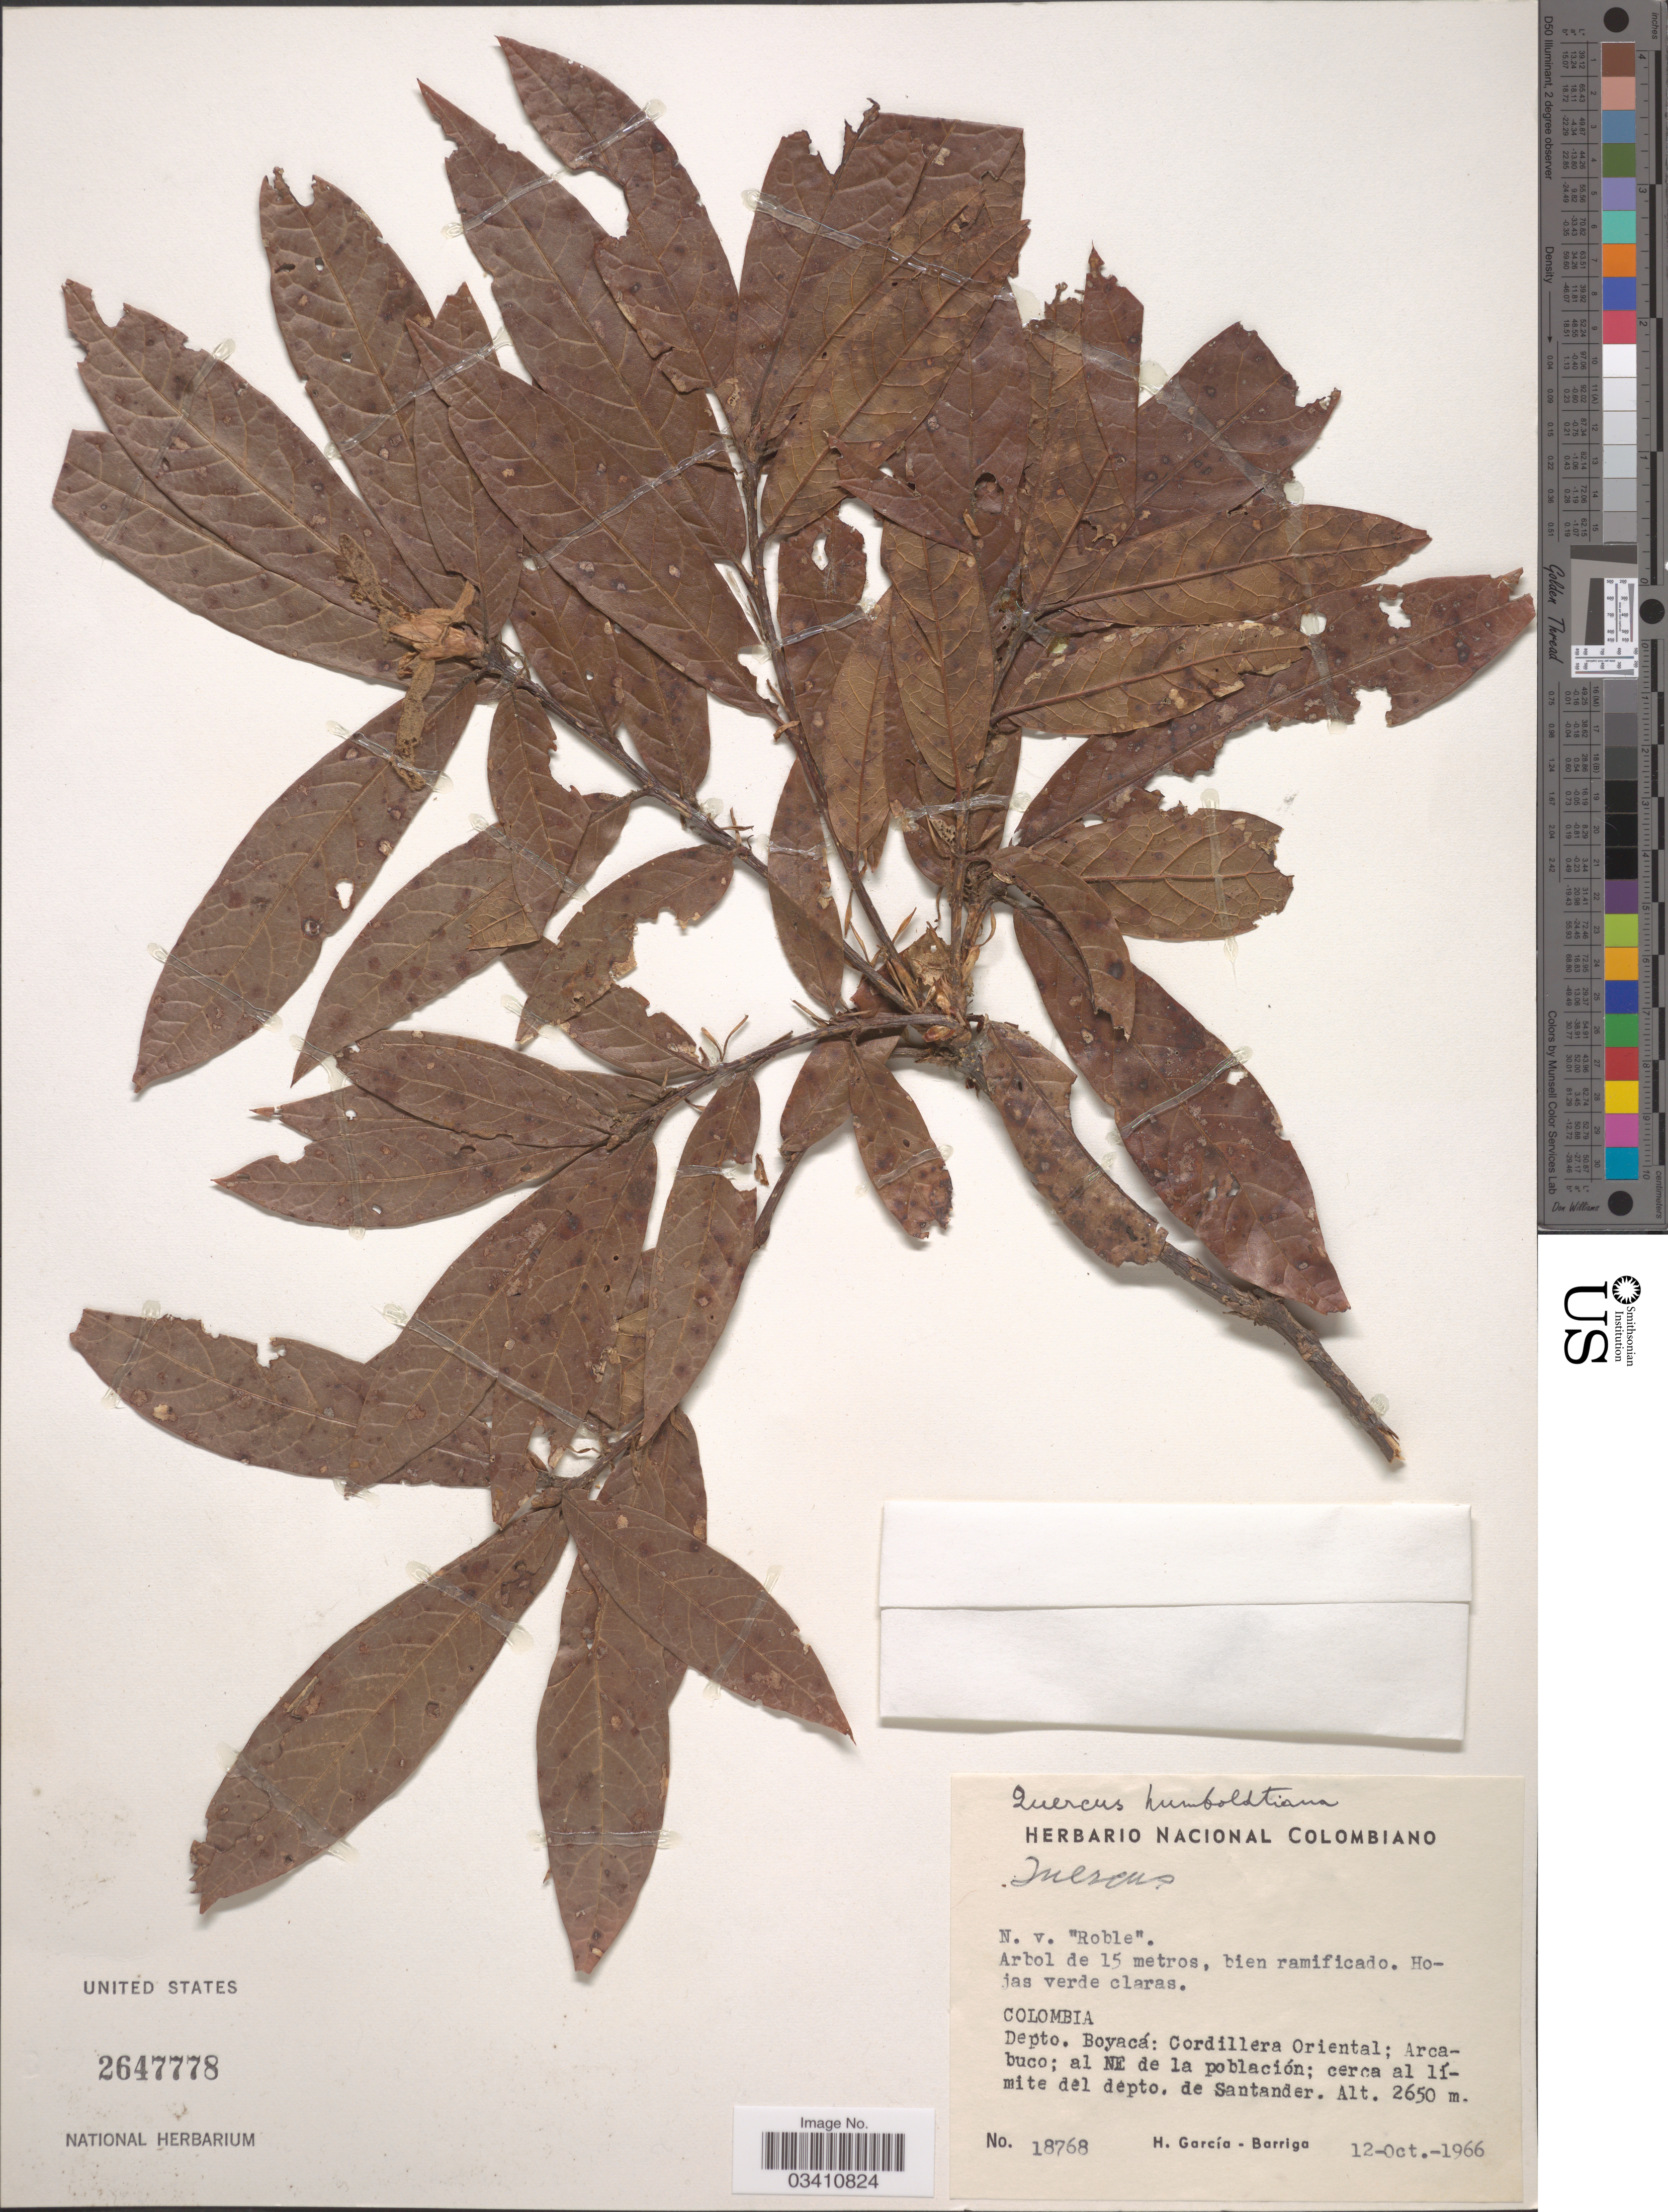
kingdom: Plantae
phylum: Tracheophyta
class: Magnoliopsida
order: Fagales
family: Fagaceae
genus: Quercus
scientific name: Quercus humboldtii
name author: Bonpl.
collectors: H. García Barriga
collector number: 18768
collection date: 1966-10-12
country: Colombia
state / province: Boyacá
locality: Depto. Boyacá: Cordillera Oriental; Arcabuco; al NE de la población; cerca al límite del depto. de Santander.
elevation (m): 2650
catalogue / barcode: US 2647778